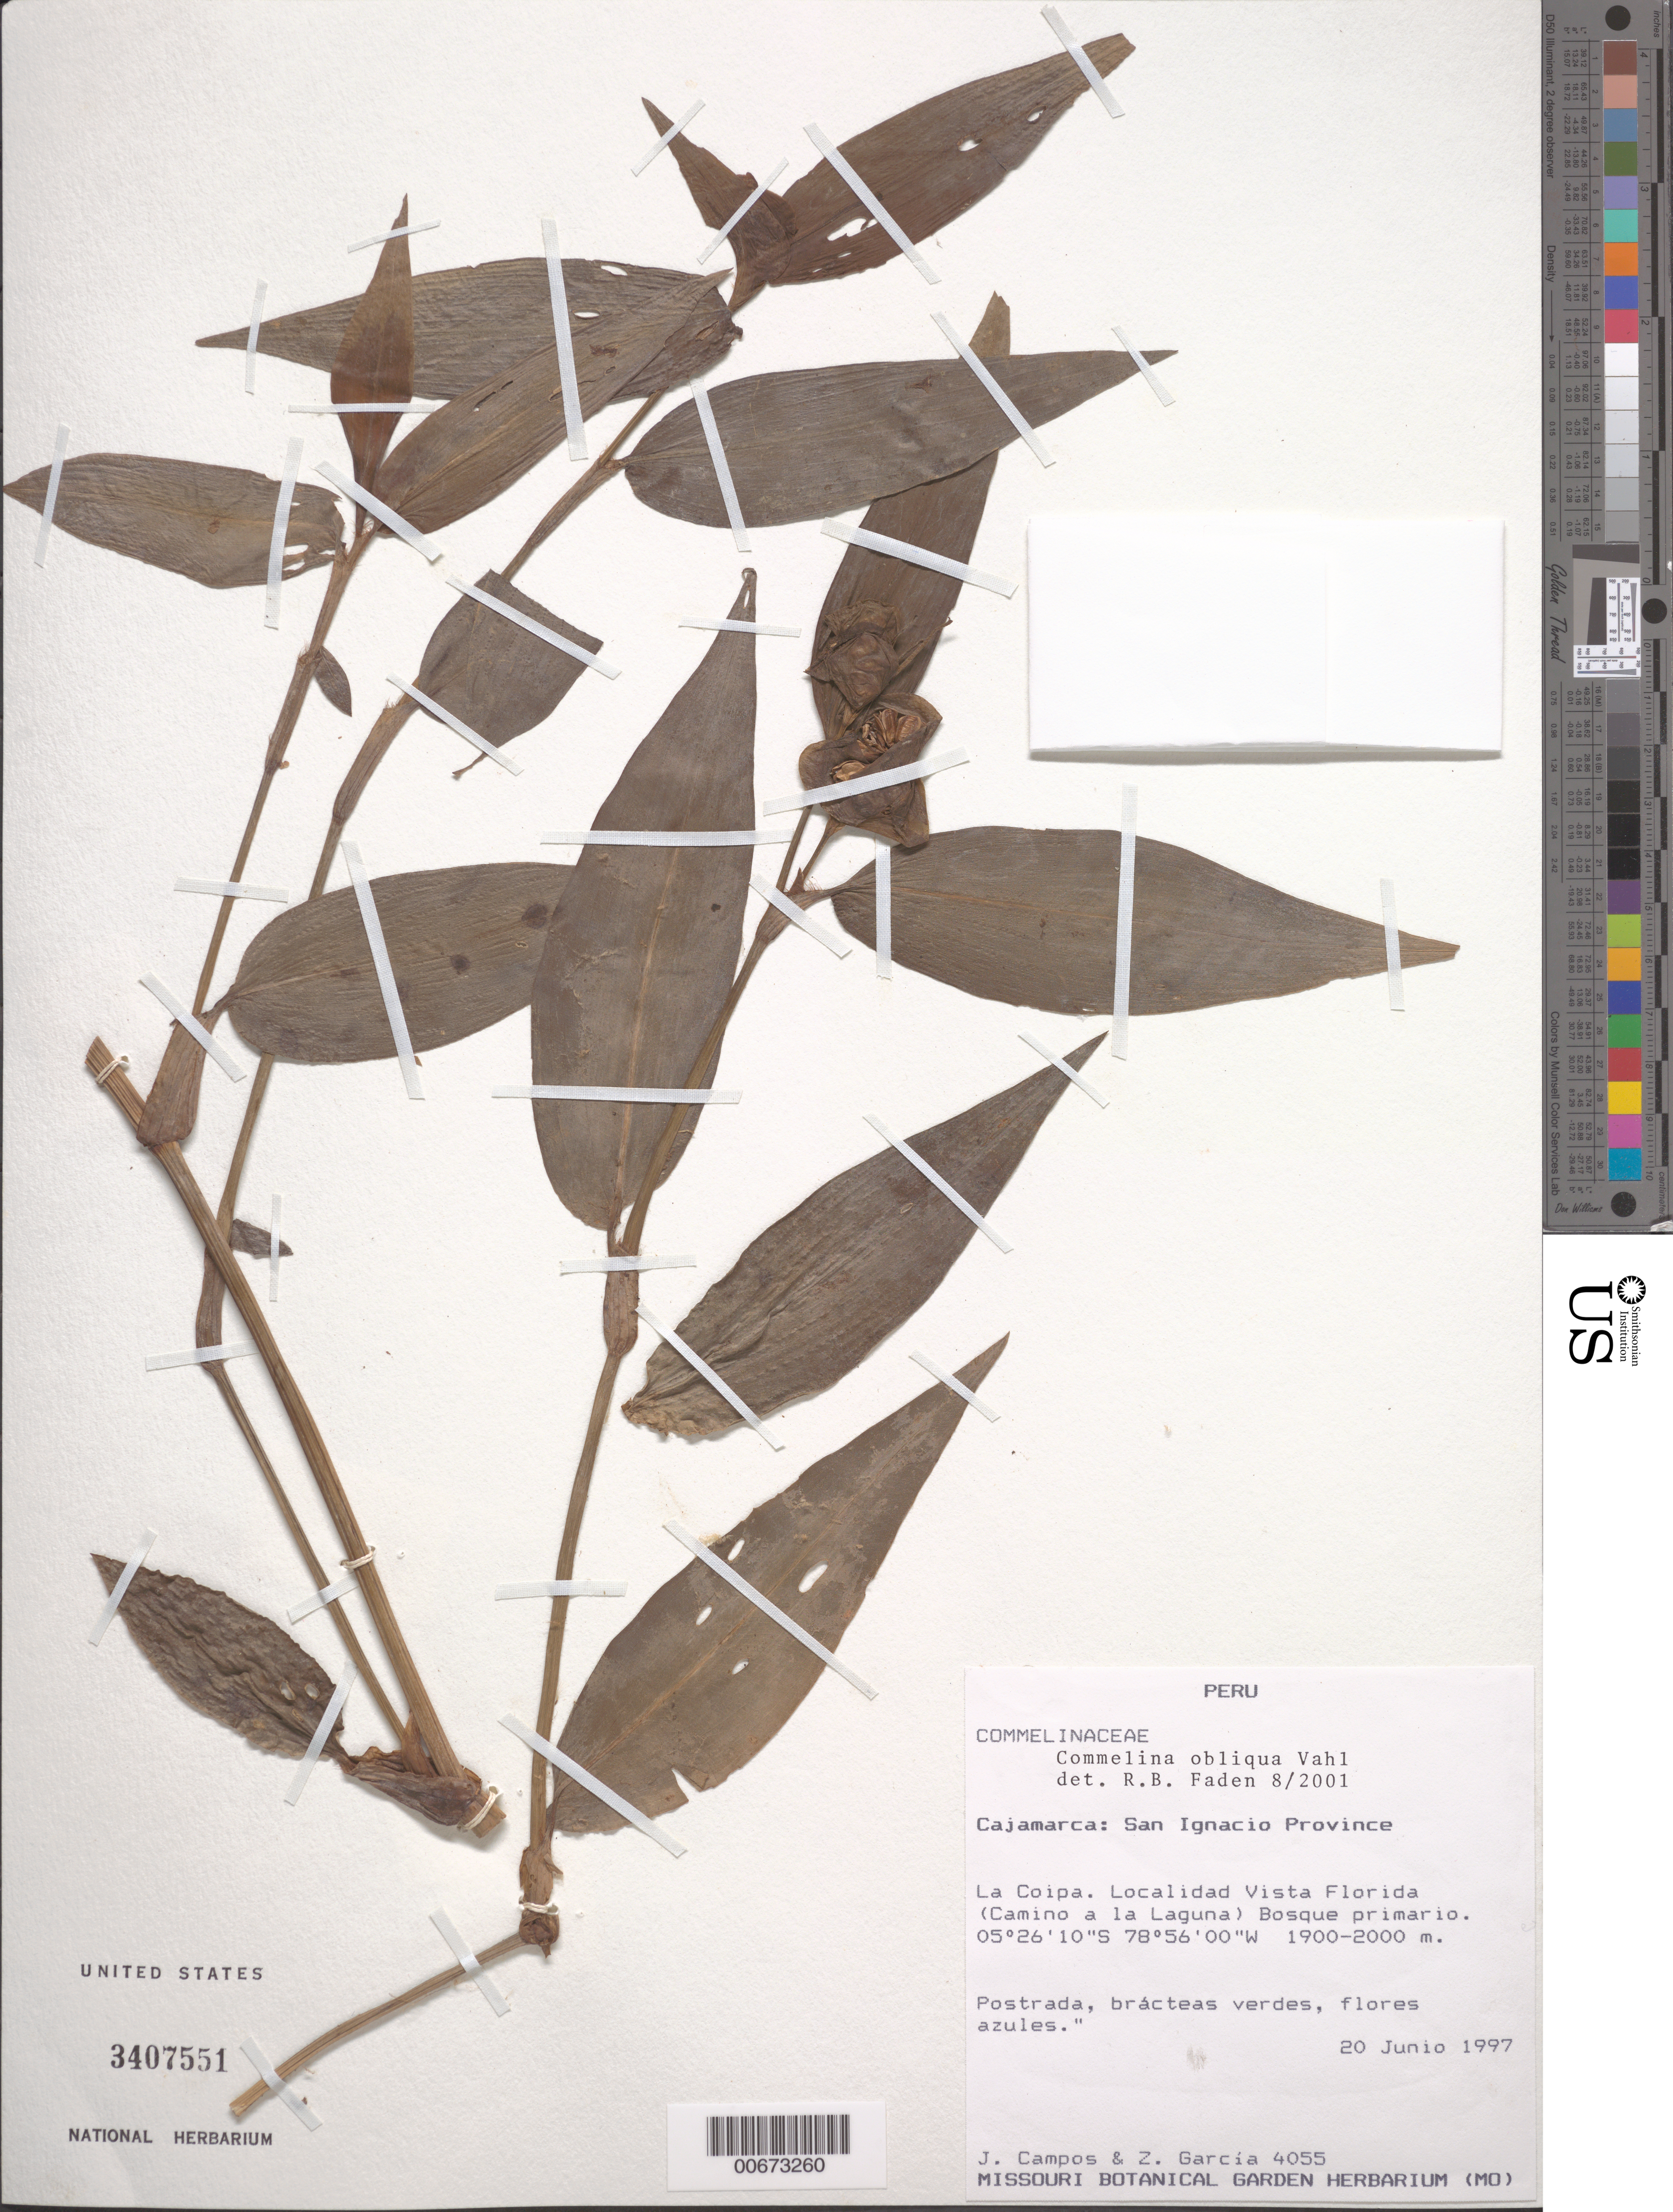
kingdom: Plantae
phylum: Tracheophyta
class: Liliopsida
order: Commelinales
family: Commelinaceae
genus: Commelina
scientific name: Commelina obliqua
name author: Vahl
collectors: J. Campos & Z. Garcia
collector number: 4055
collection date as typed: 20 Jun 1997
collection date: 1997-06-20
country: Peru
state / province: Cajamarca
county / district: San Ignacio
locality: La Coipa, Vista Florida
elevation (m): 1900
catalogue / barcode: US 3407551